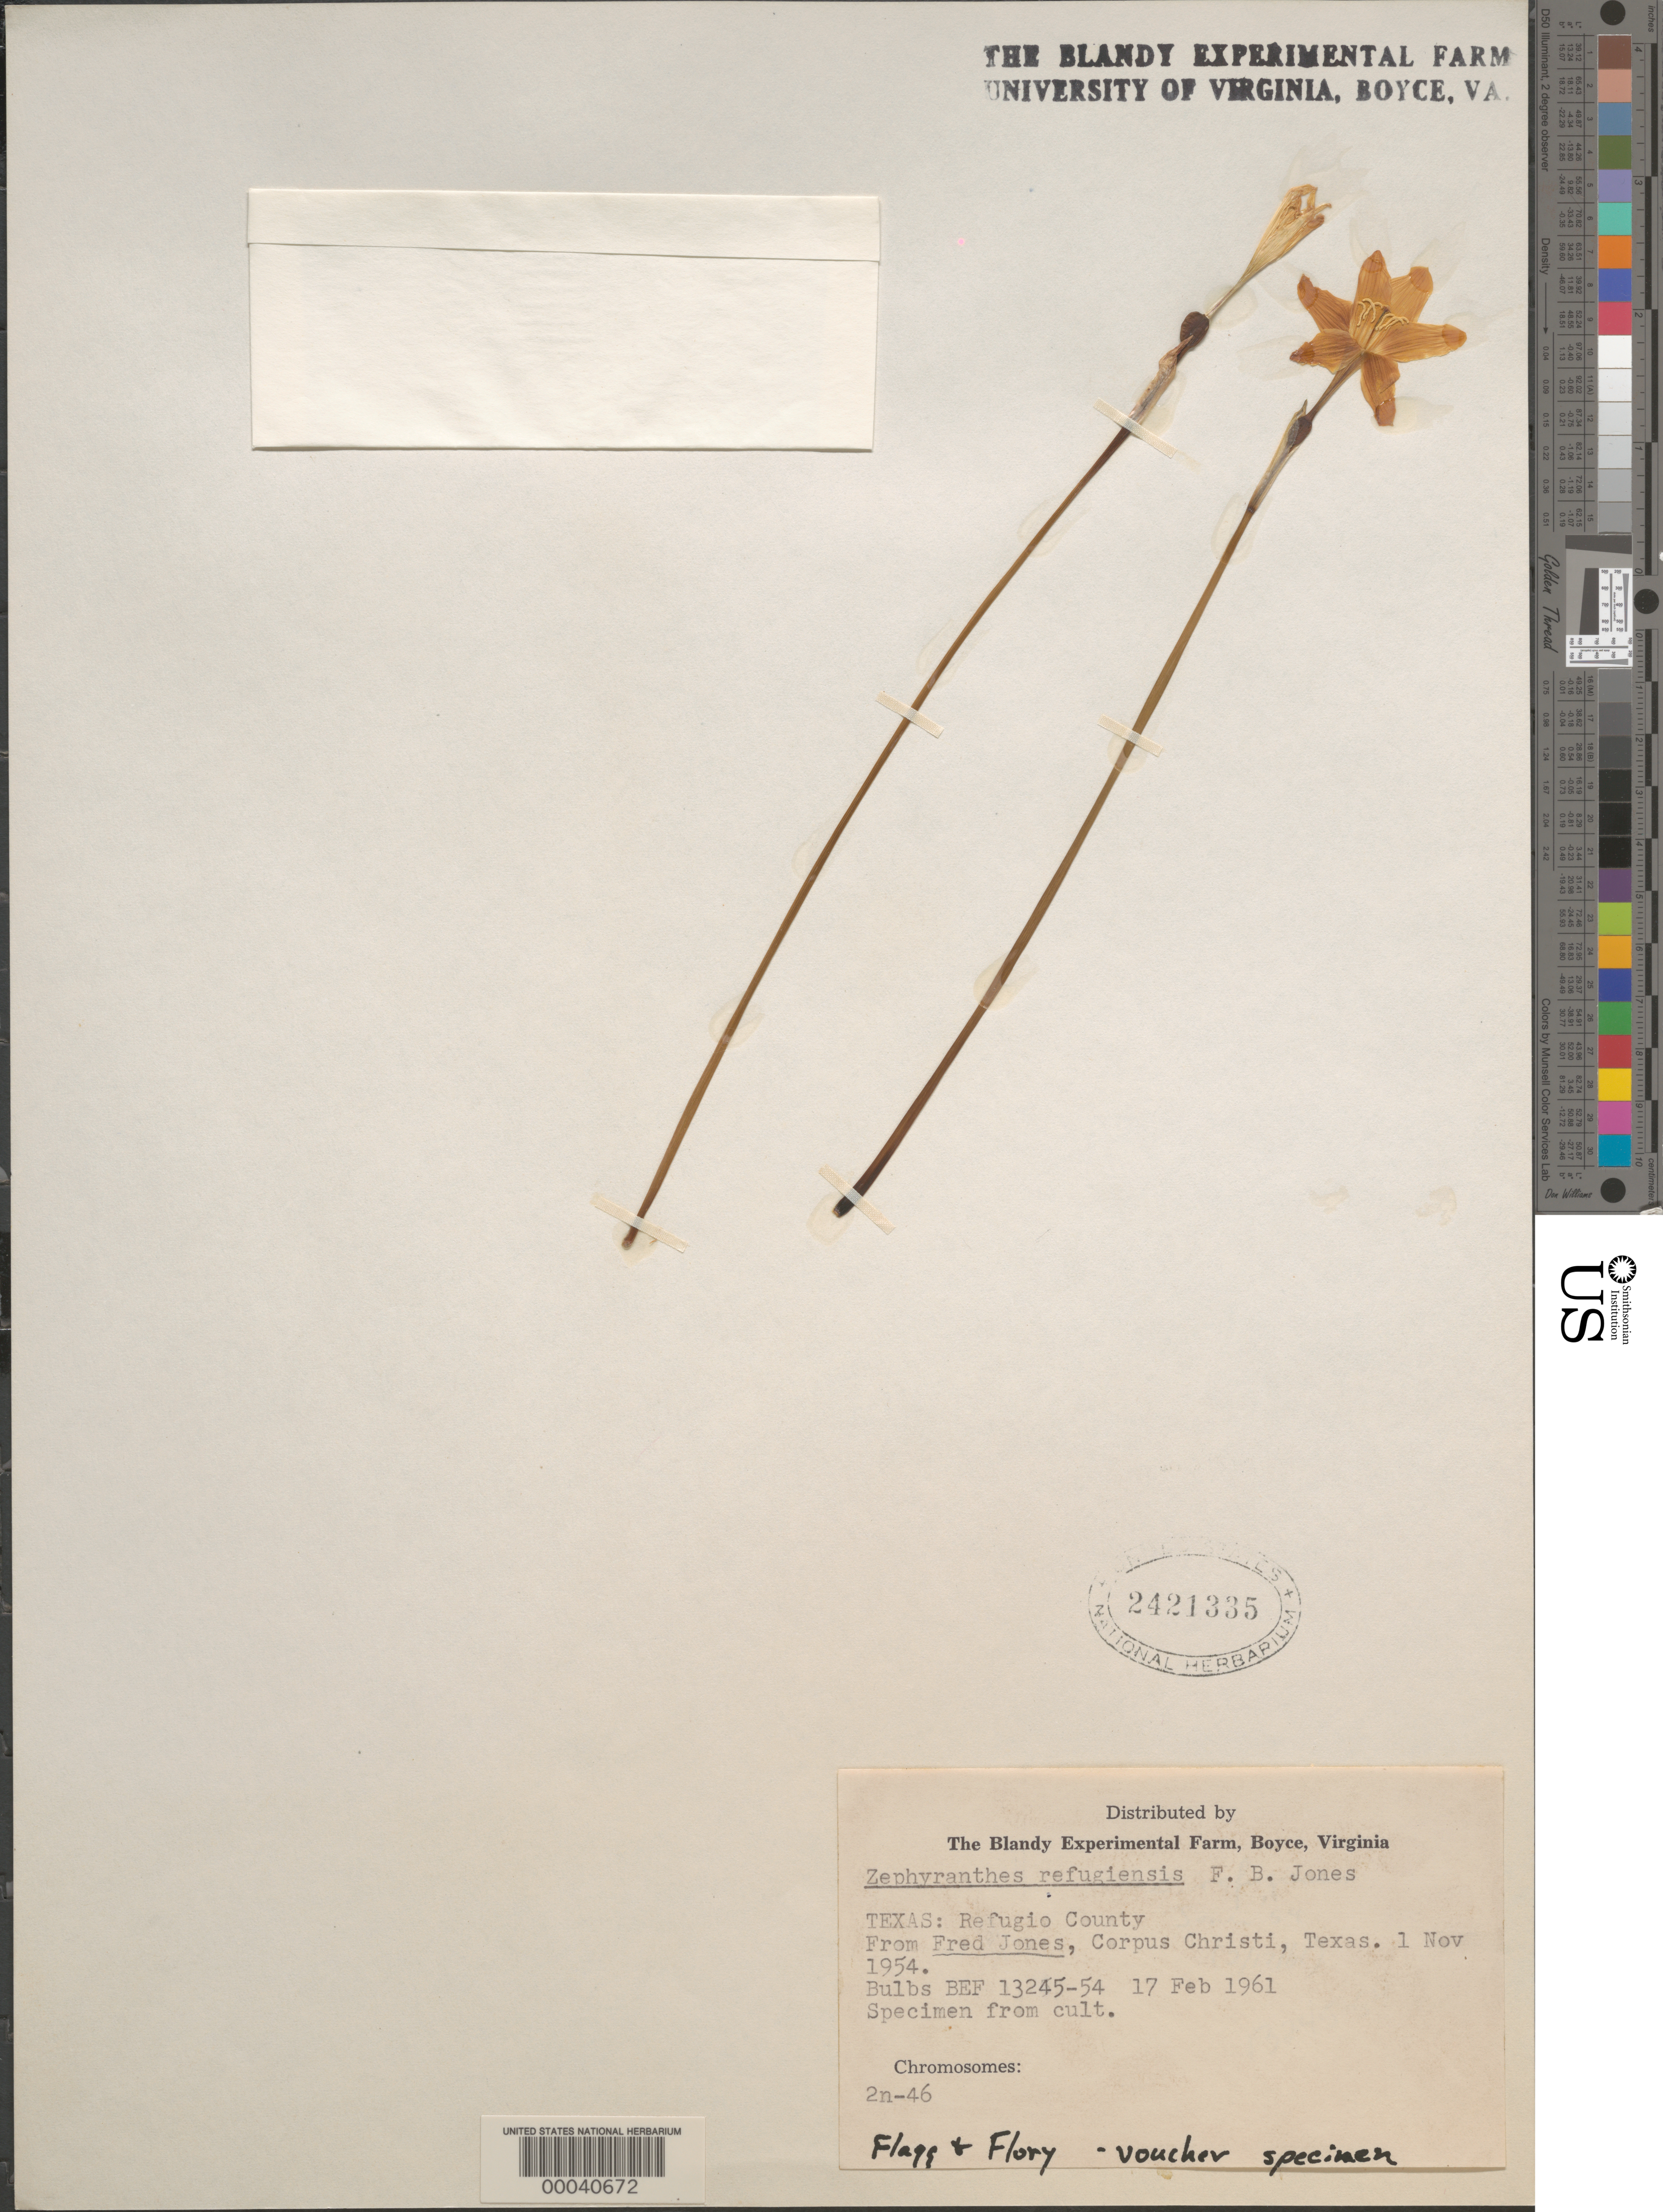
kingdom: Plantae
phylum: Tracheophyta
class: Liliopsida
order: Asparagales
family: Amaryllidaceae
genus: Zephyranthes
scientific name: Zephyranthes refugiensis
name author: F.B. Jones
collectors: F. B. Jones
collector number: Bef 13245-54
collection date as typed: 1954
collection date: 1954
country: United States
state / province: Texas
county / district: Refugio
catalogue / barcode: US 2421335